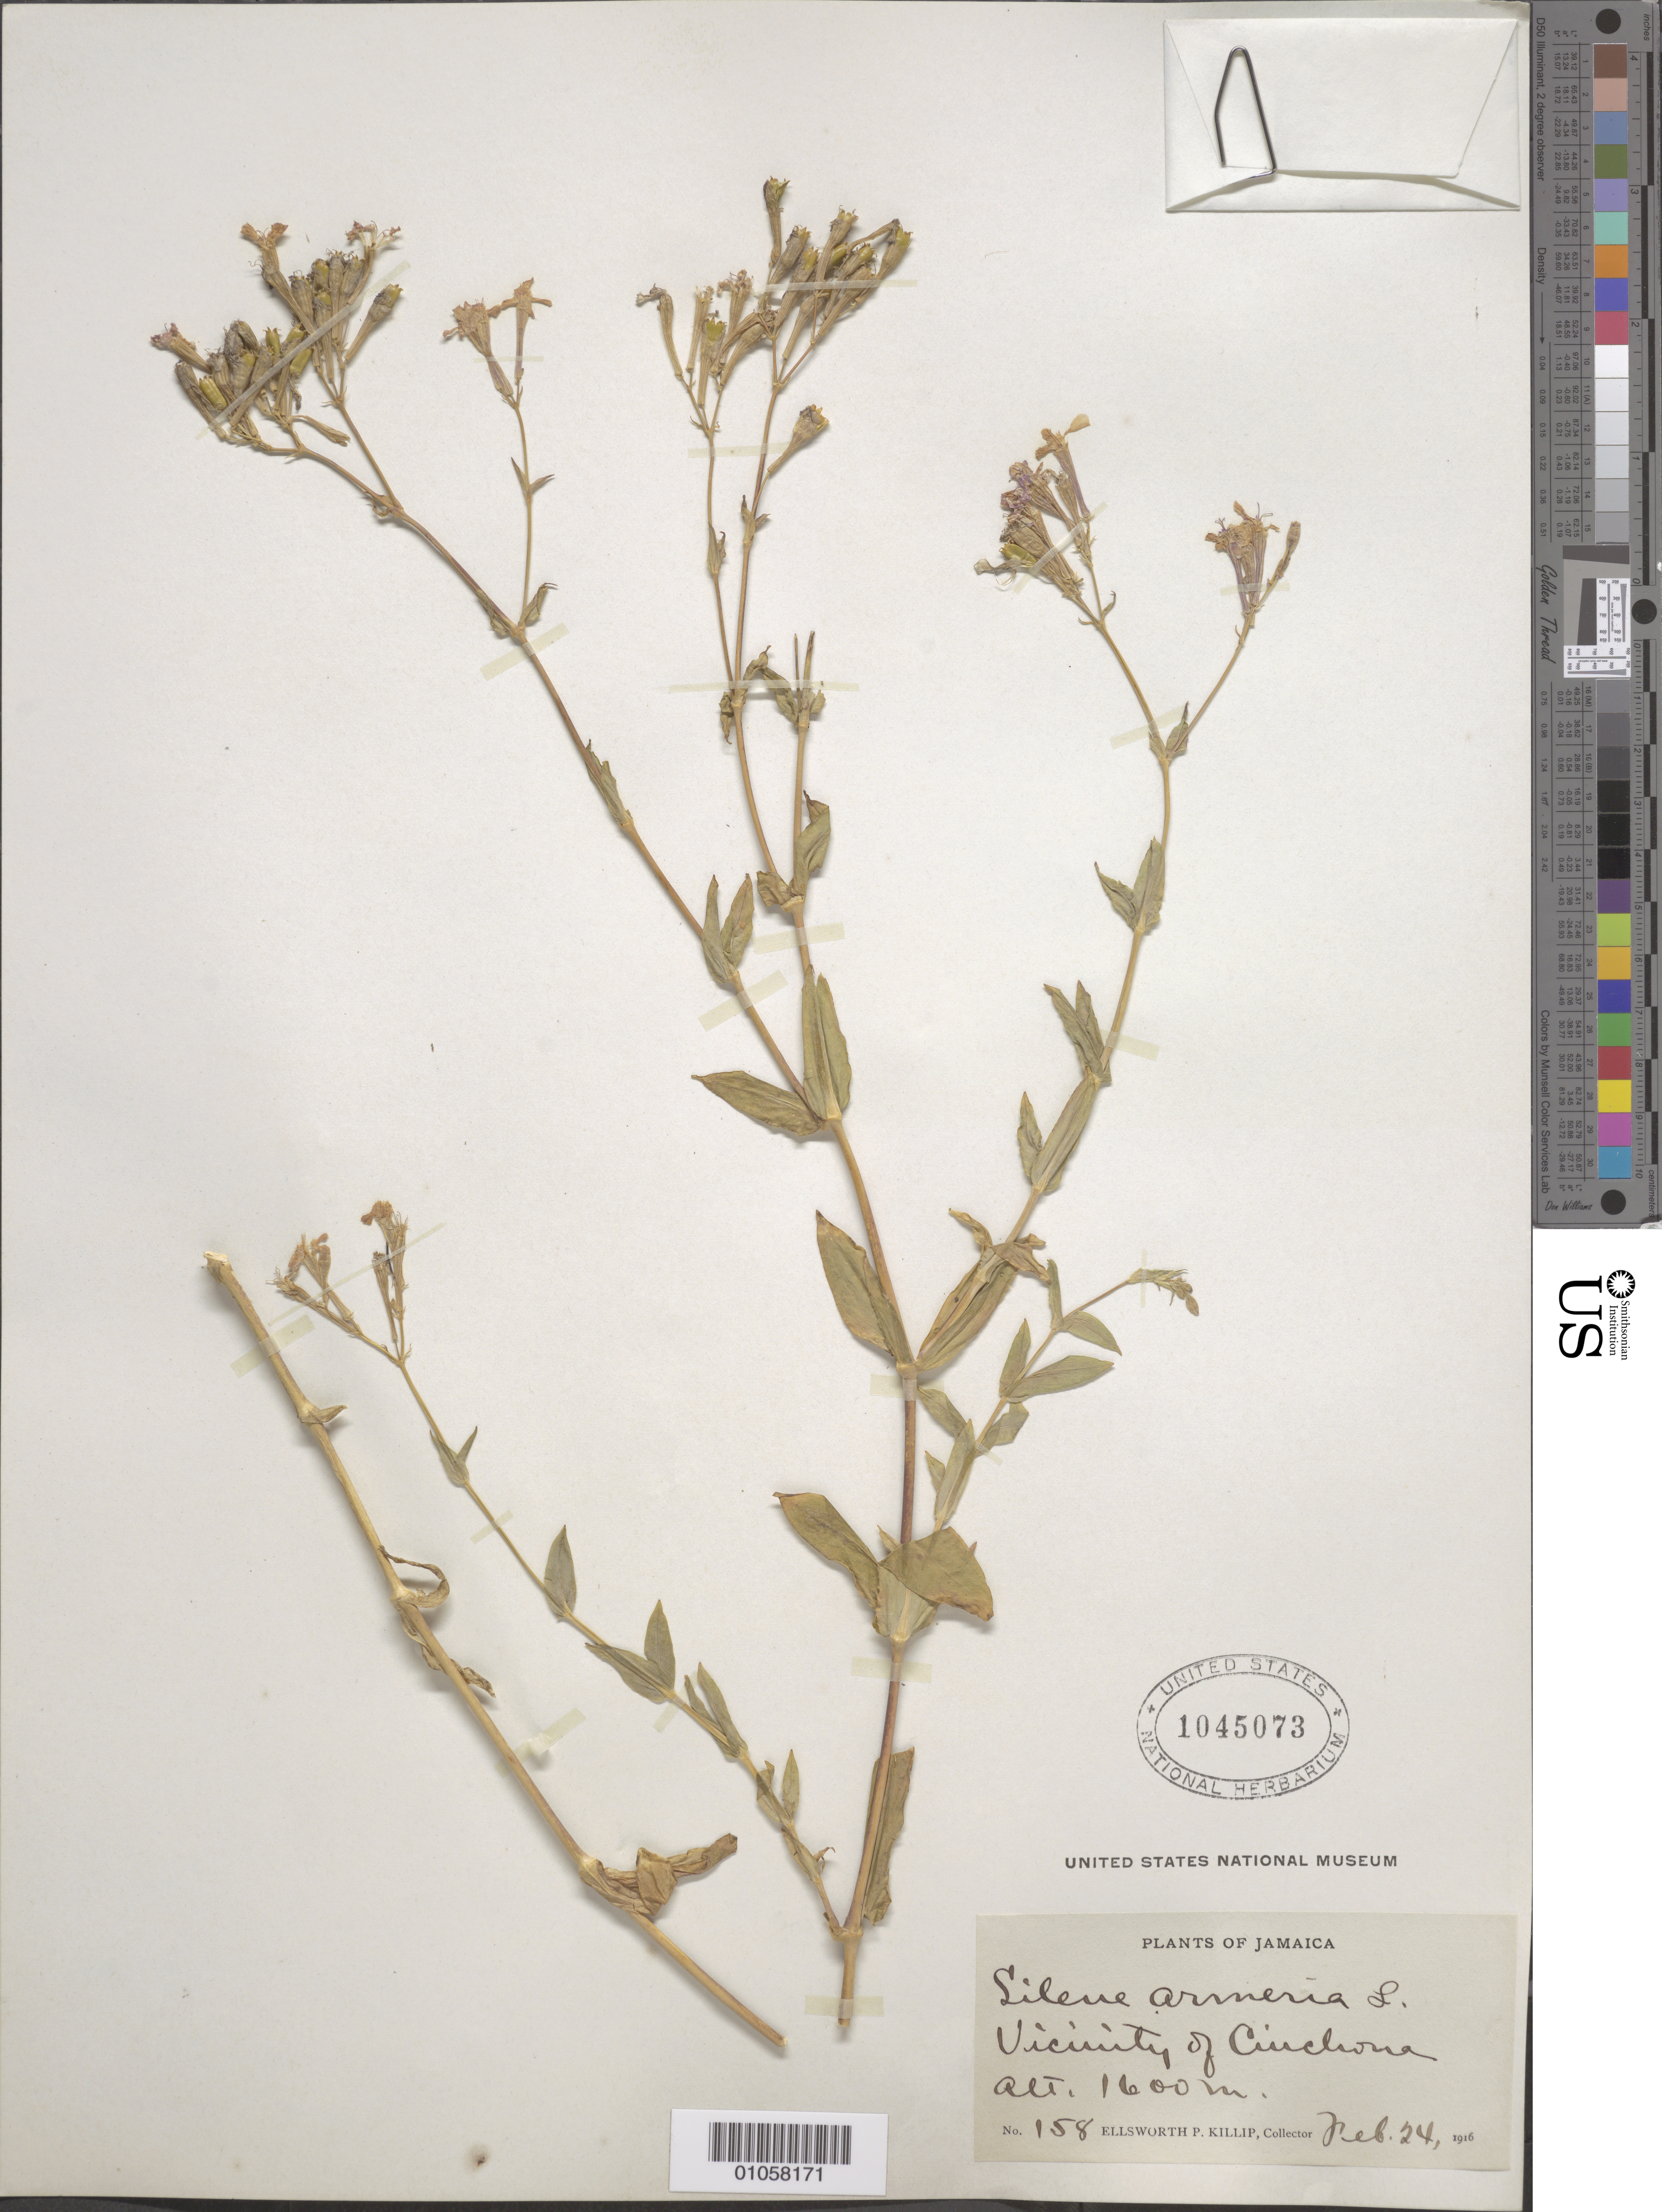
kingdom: Plantae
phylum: Tracheophyta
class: Magnoliopsida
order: Caryophyllales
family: Caryophyllaceae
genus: Atocion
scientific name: Atocion armeria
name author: (L.) Raf.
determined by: U.S. National Herbarium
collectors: E. P. Killip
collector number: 158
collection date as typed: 24 Feb 1916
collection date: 1916-02-24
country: Jamaica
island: Jamaica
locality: Cinchona vicinity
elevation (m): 1600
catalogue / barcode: US 1045073